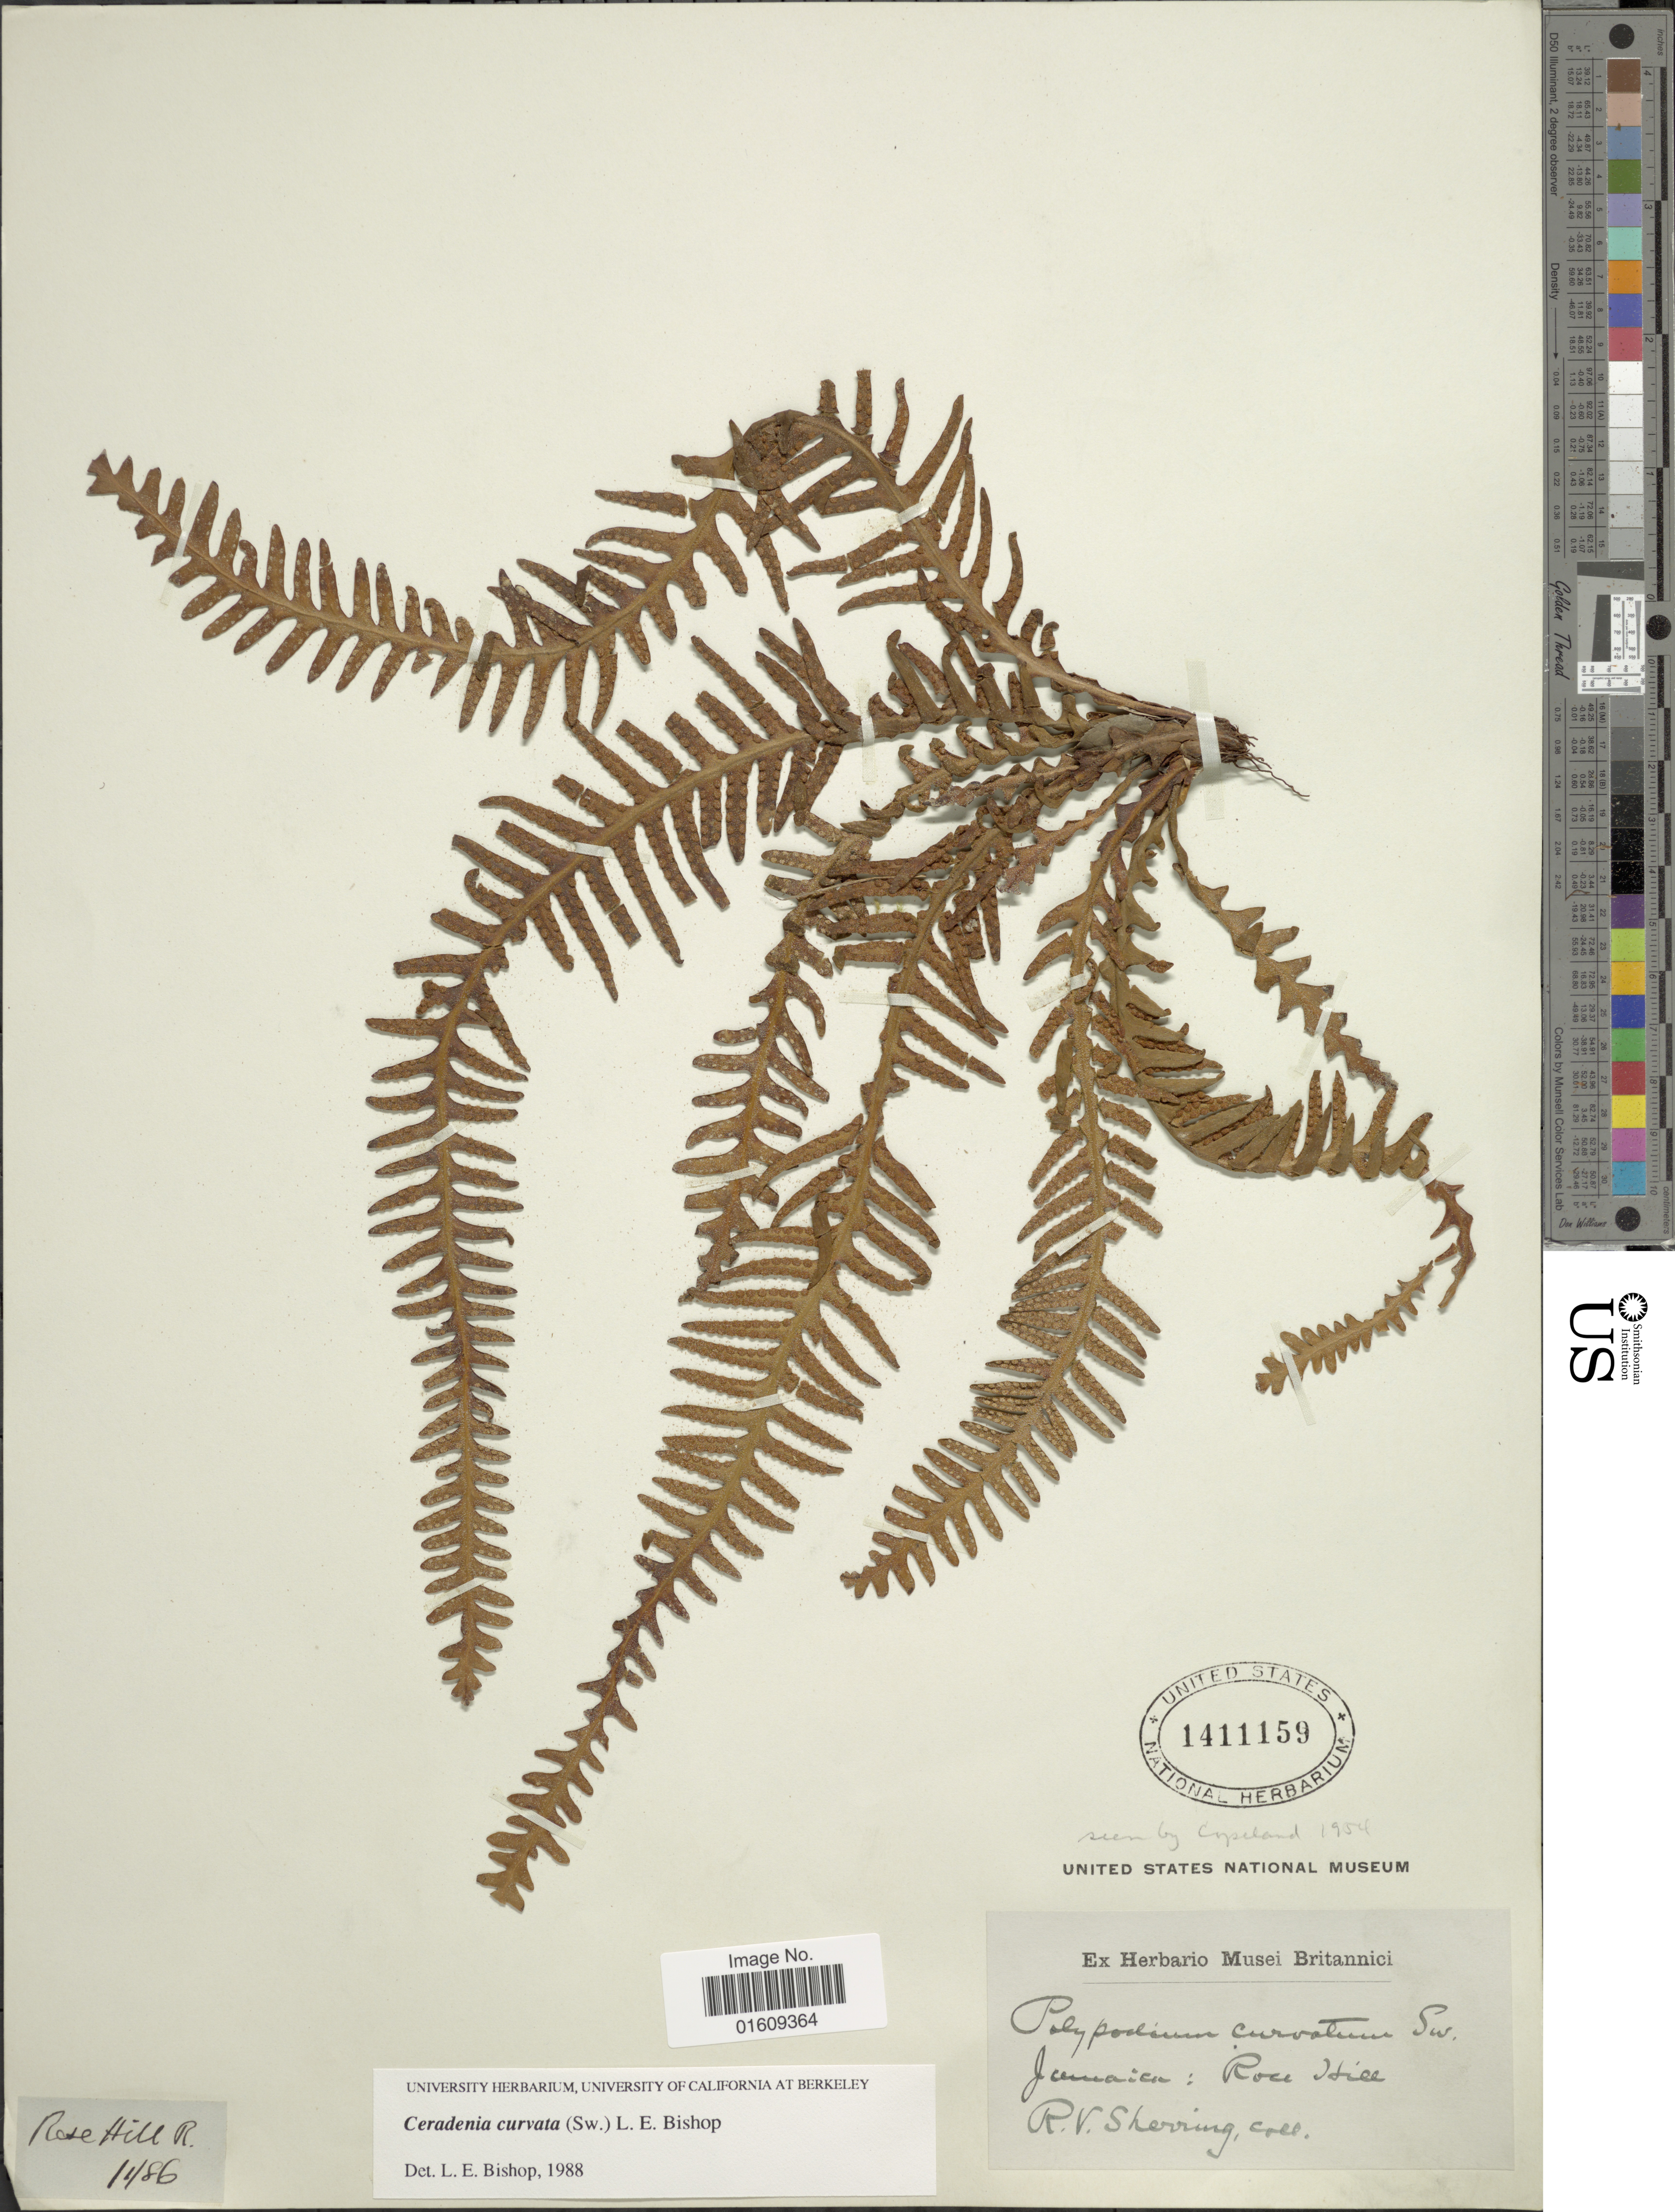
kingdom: Plantae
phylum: Tracheophyta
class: Polypodiopsida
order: Polypodiales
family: Polypodiaceae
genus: Ceradenia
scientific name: Ceradenia curvata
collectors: R. Sherring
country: Jamaica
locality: Jamaica, Rose Hill.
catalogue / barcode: US 1411159